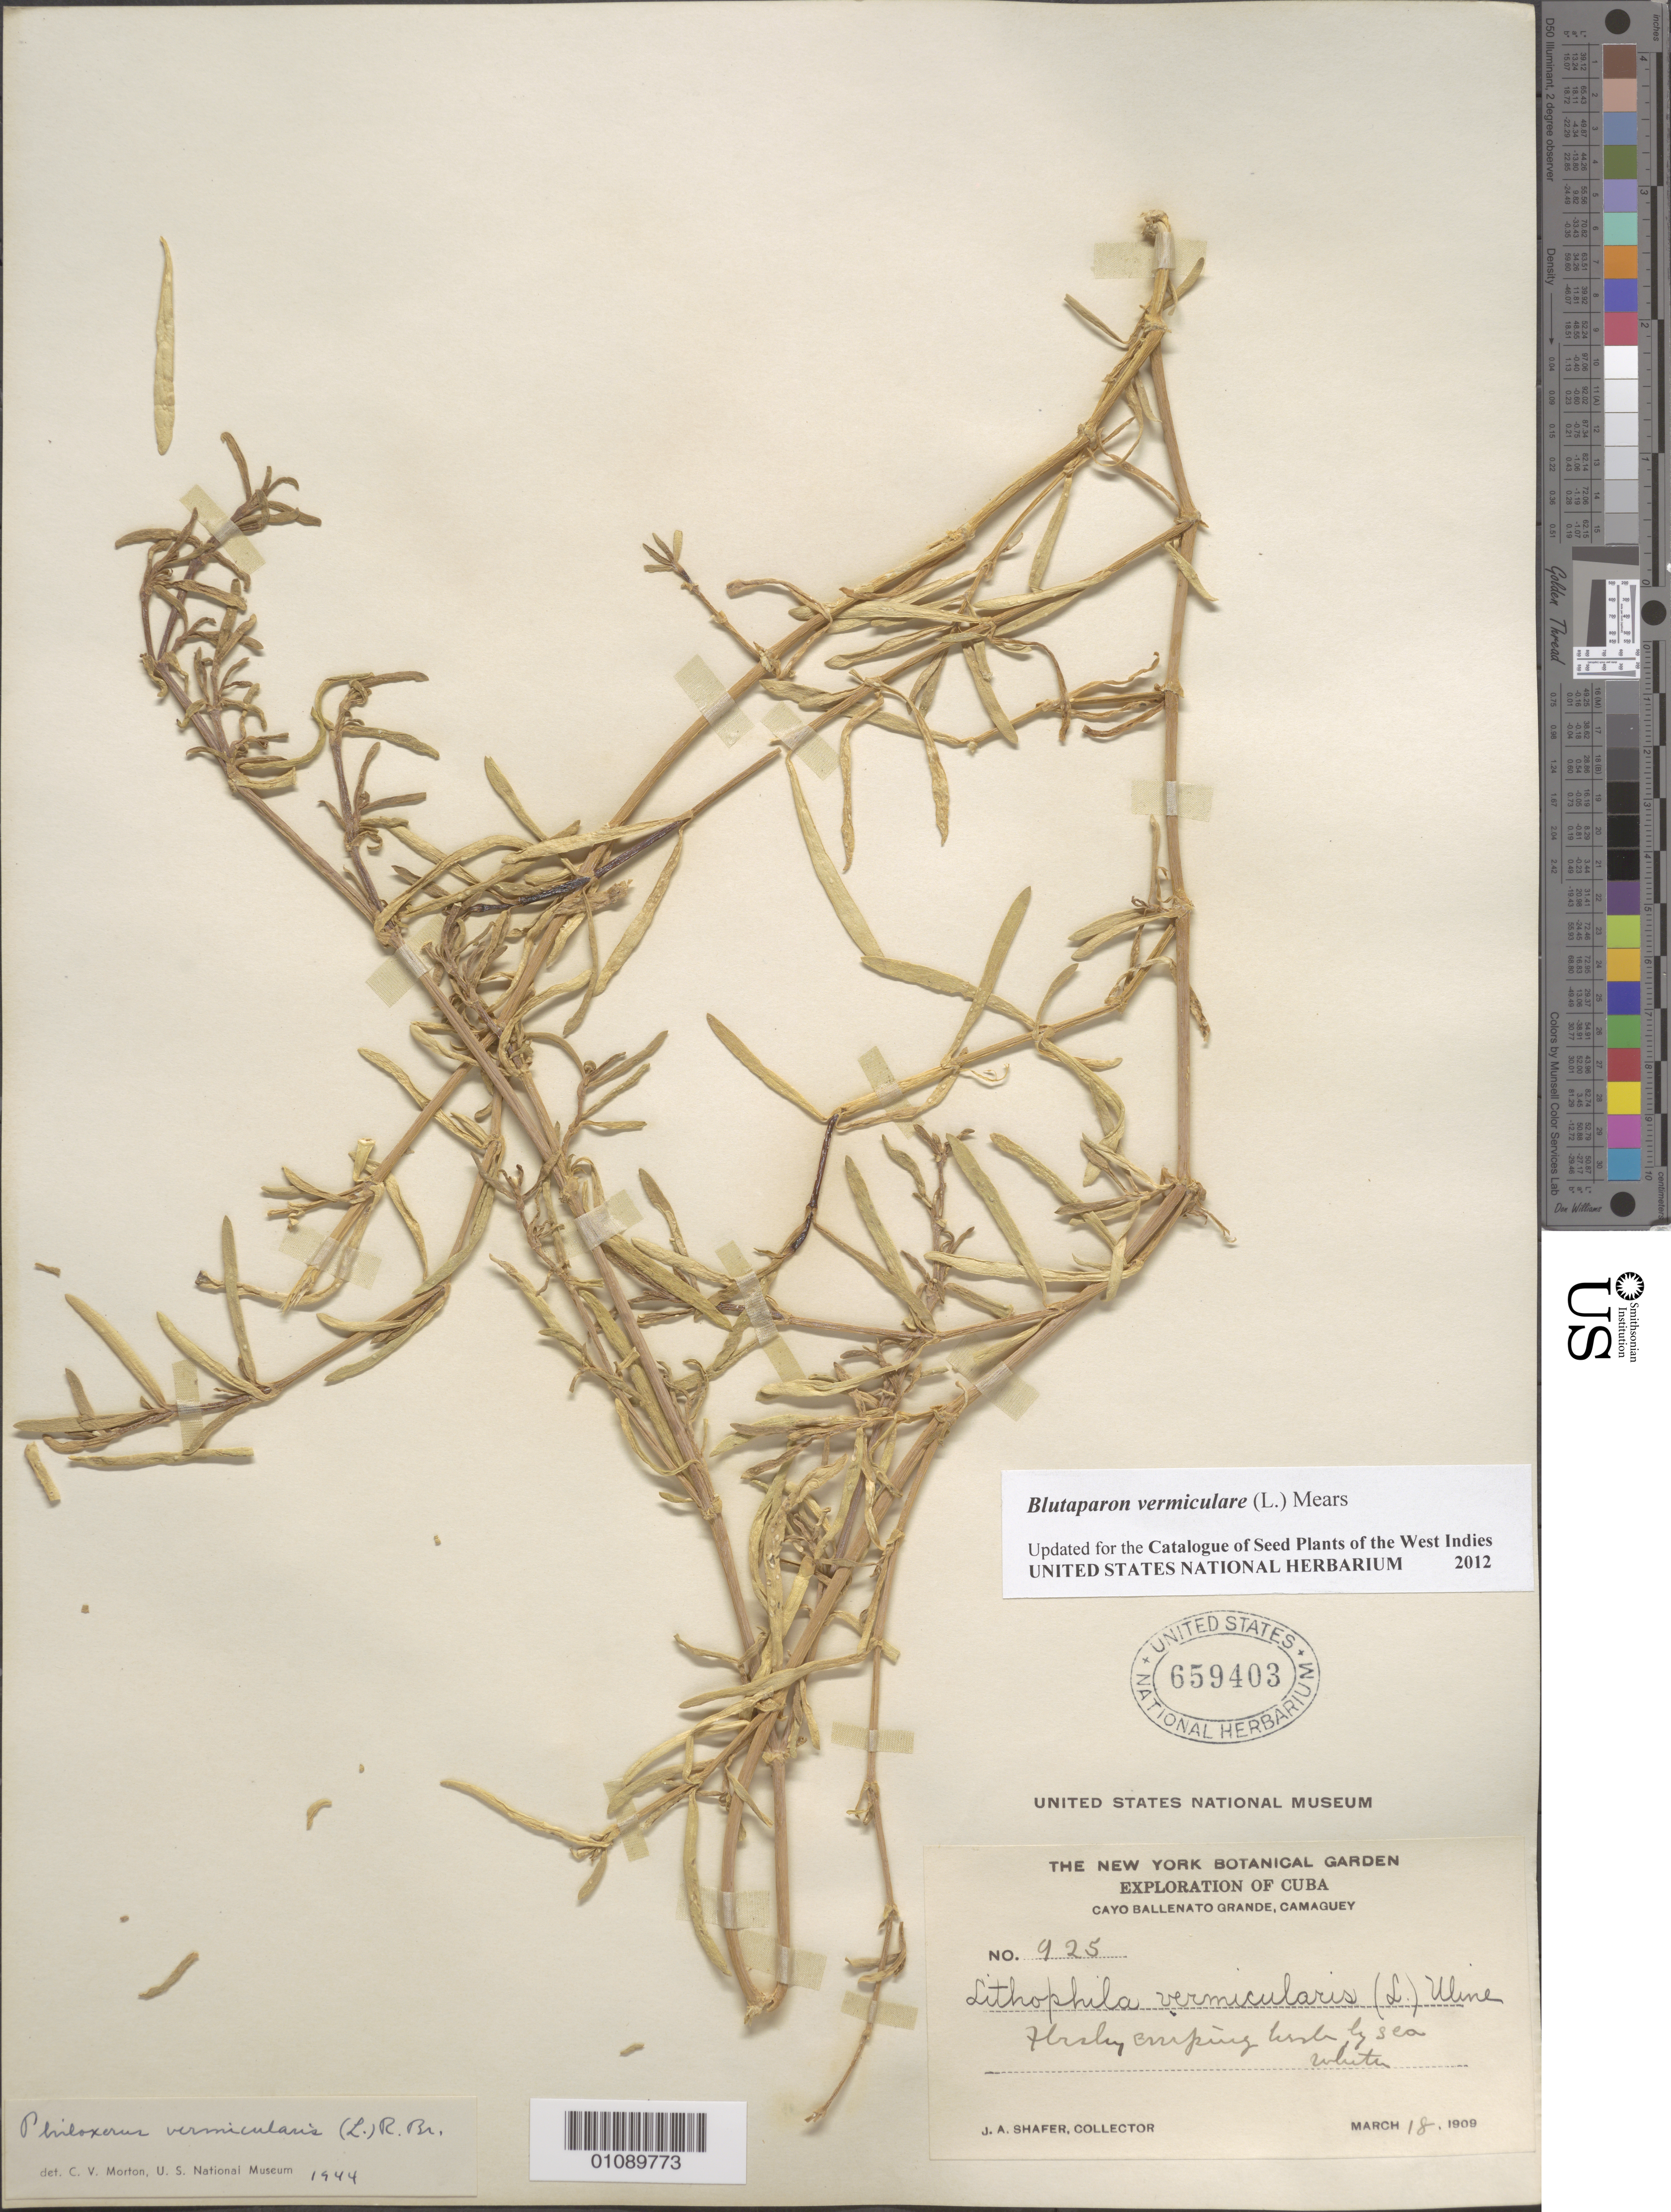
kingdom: Plantae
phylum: Tracheophyta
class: Magnoliopsida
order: Caryophyllales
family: Amaranthaceae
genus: Gomphrena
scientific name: Gomphrena vermicularis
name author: L.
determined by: Strong, Mark T., (BOT), Smithsonian Institution - National Museum of Natural History (UNITED STATES)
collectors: J. A. Shafer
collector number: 925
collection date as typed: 18 Mar 1909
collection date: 1909-03-18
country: Cuba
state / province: Camagüey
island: Cuba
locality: Cayo Ballenato Grande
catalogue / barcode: US 659403